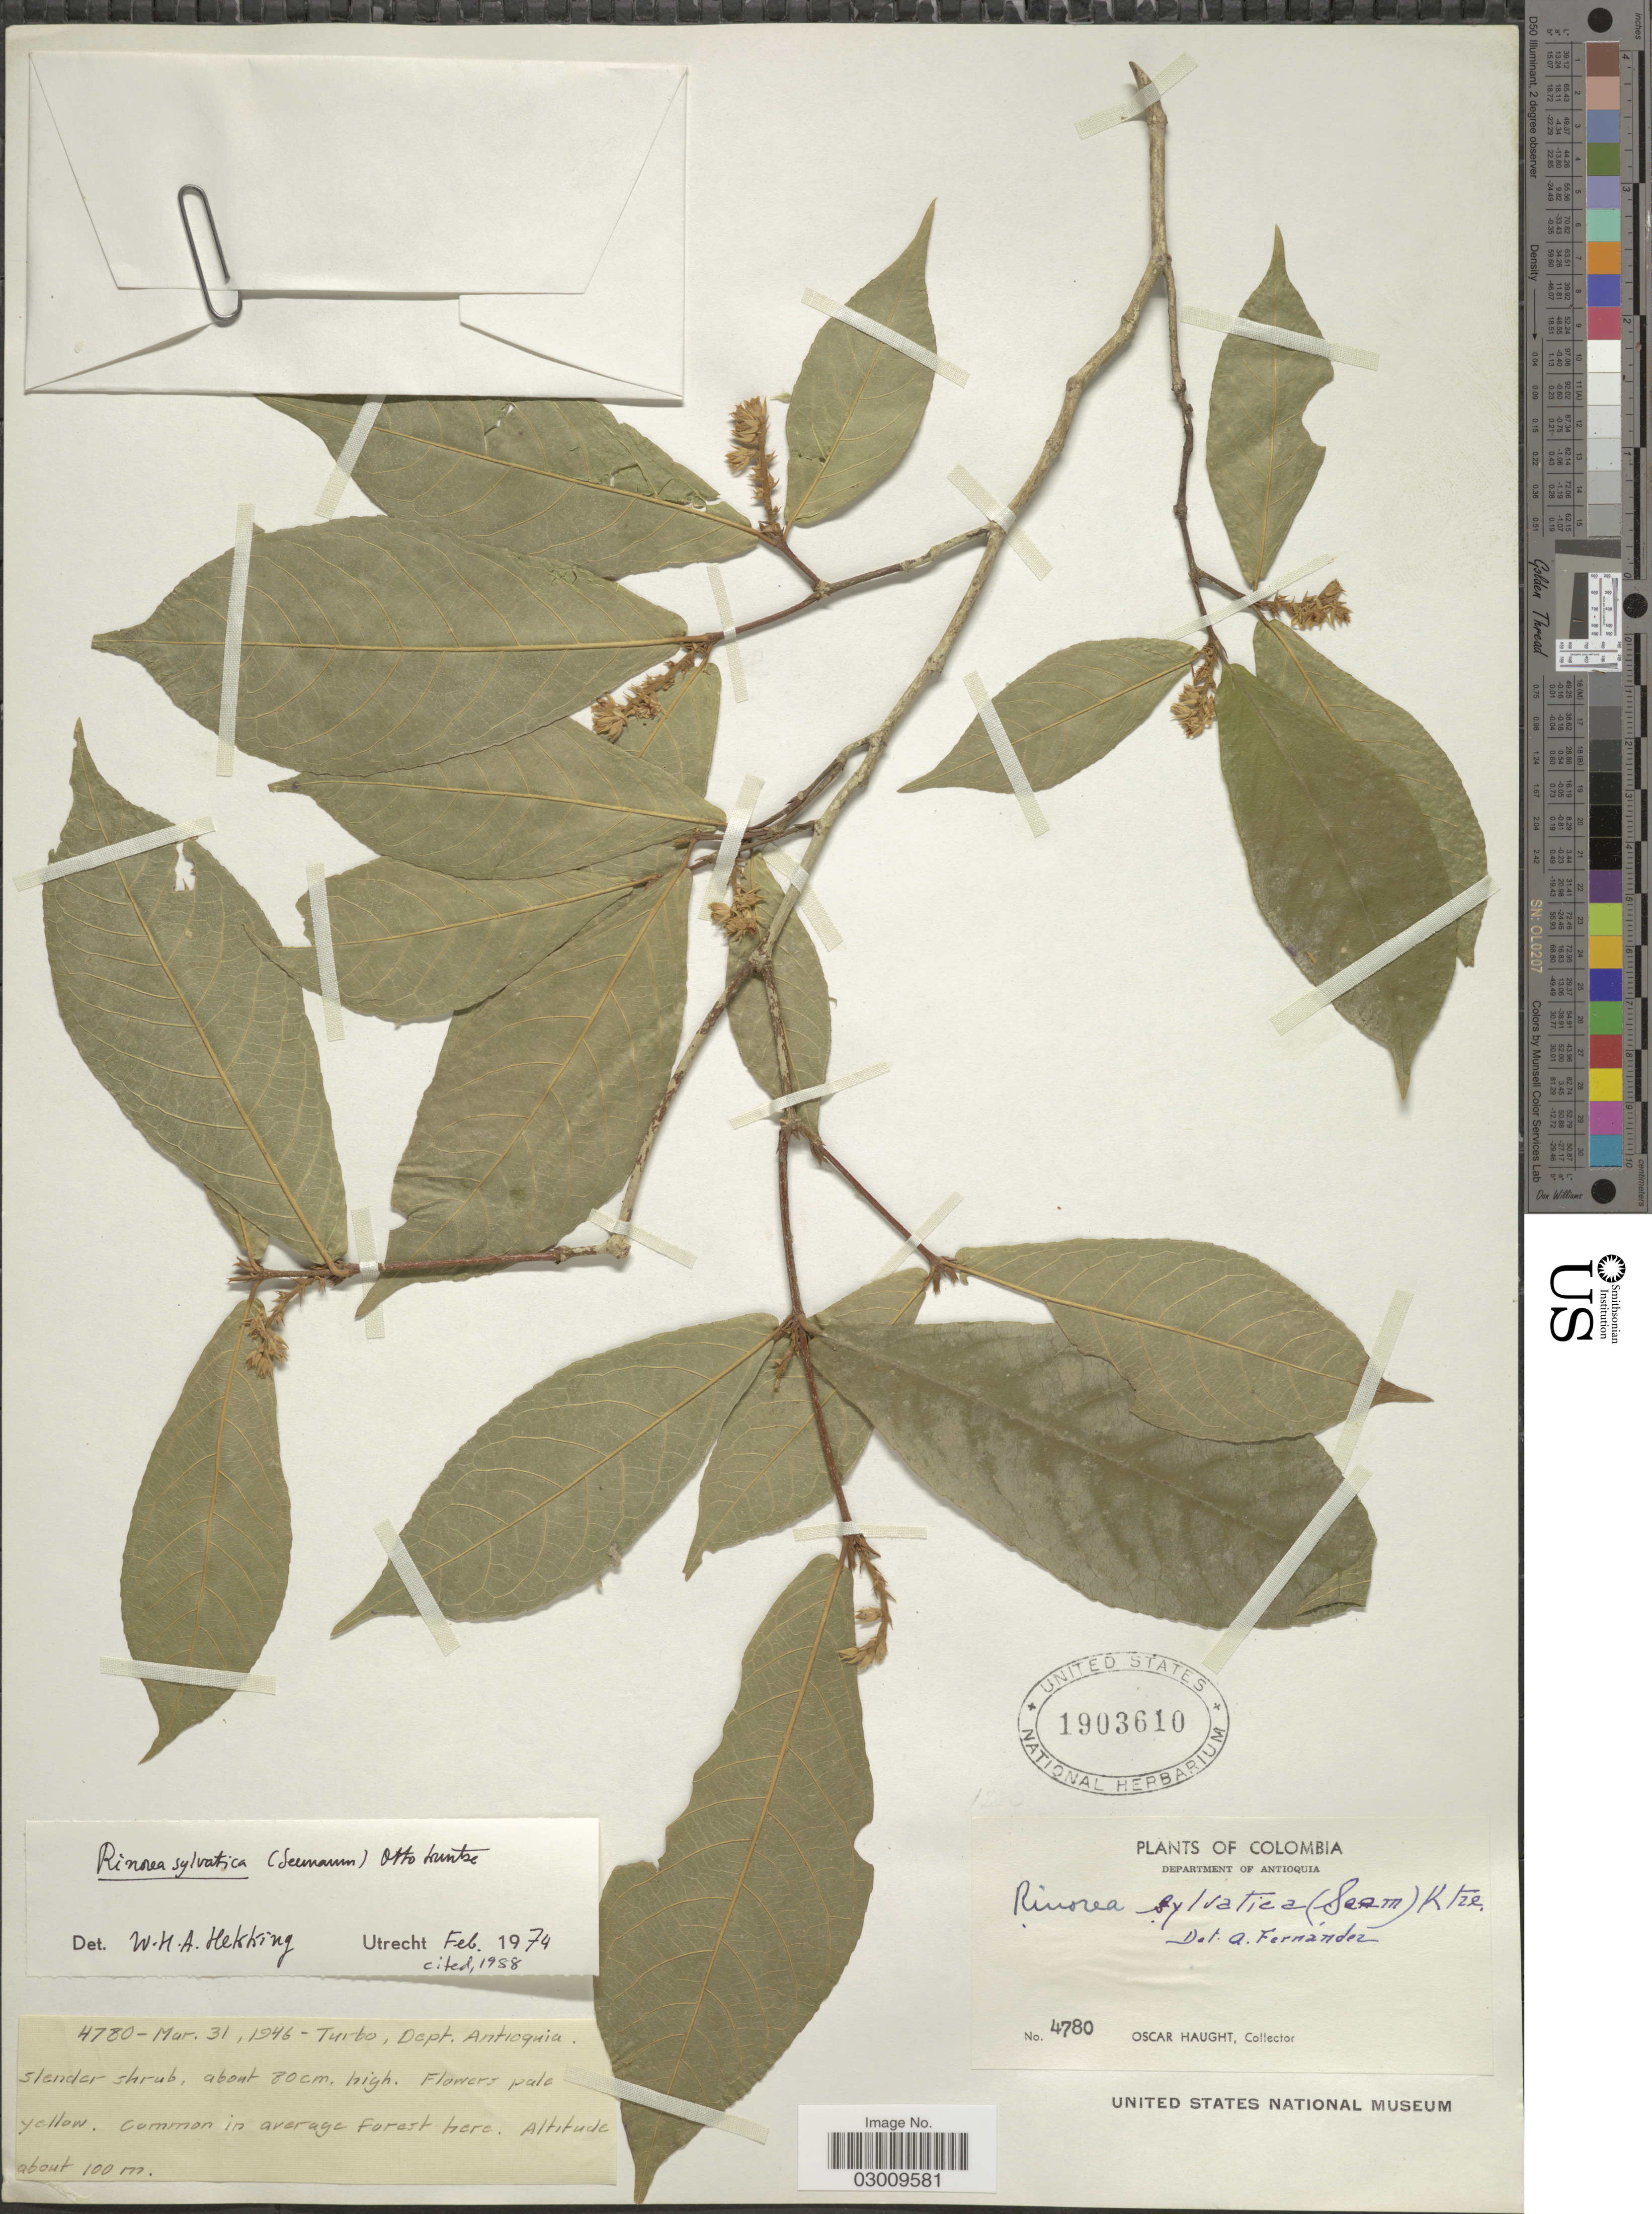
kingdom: Plantae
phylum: Tracheophyta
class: Magnoliopsida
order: Malpighiales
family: Violaceae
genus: Rinorea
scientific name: Rinorea sylvatica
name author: (Seem.) Kuntze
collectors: O. L. Haught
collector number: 4780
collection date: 1946-03-31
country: Colombia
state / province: Antioquia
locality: Department of Antioquia. Turbo.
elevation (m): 100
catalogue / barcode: US 1903610